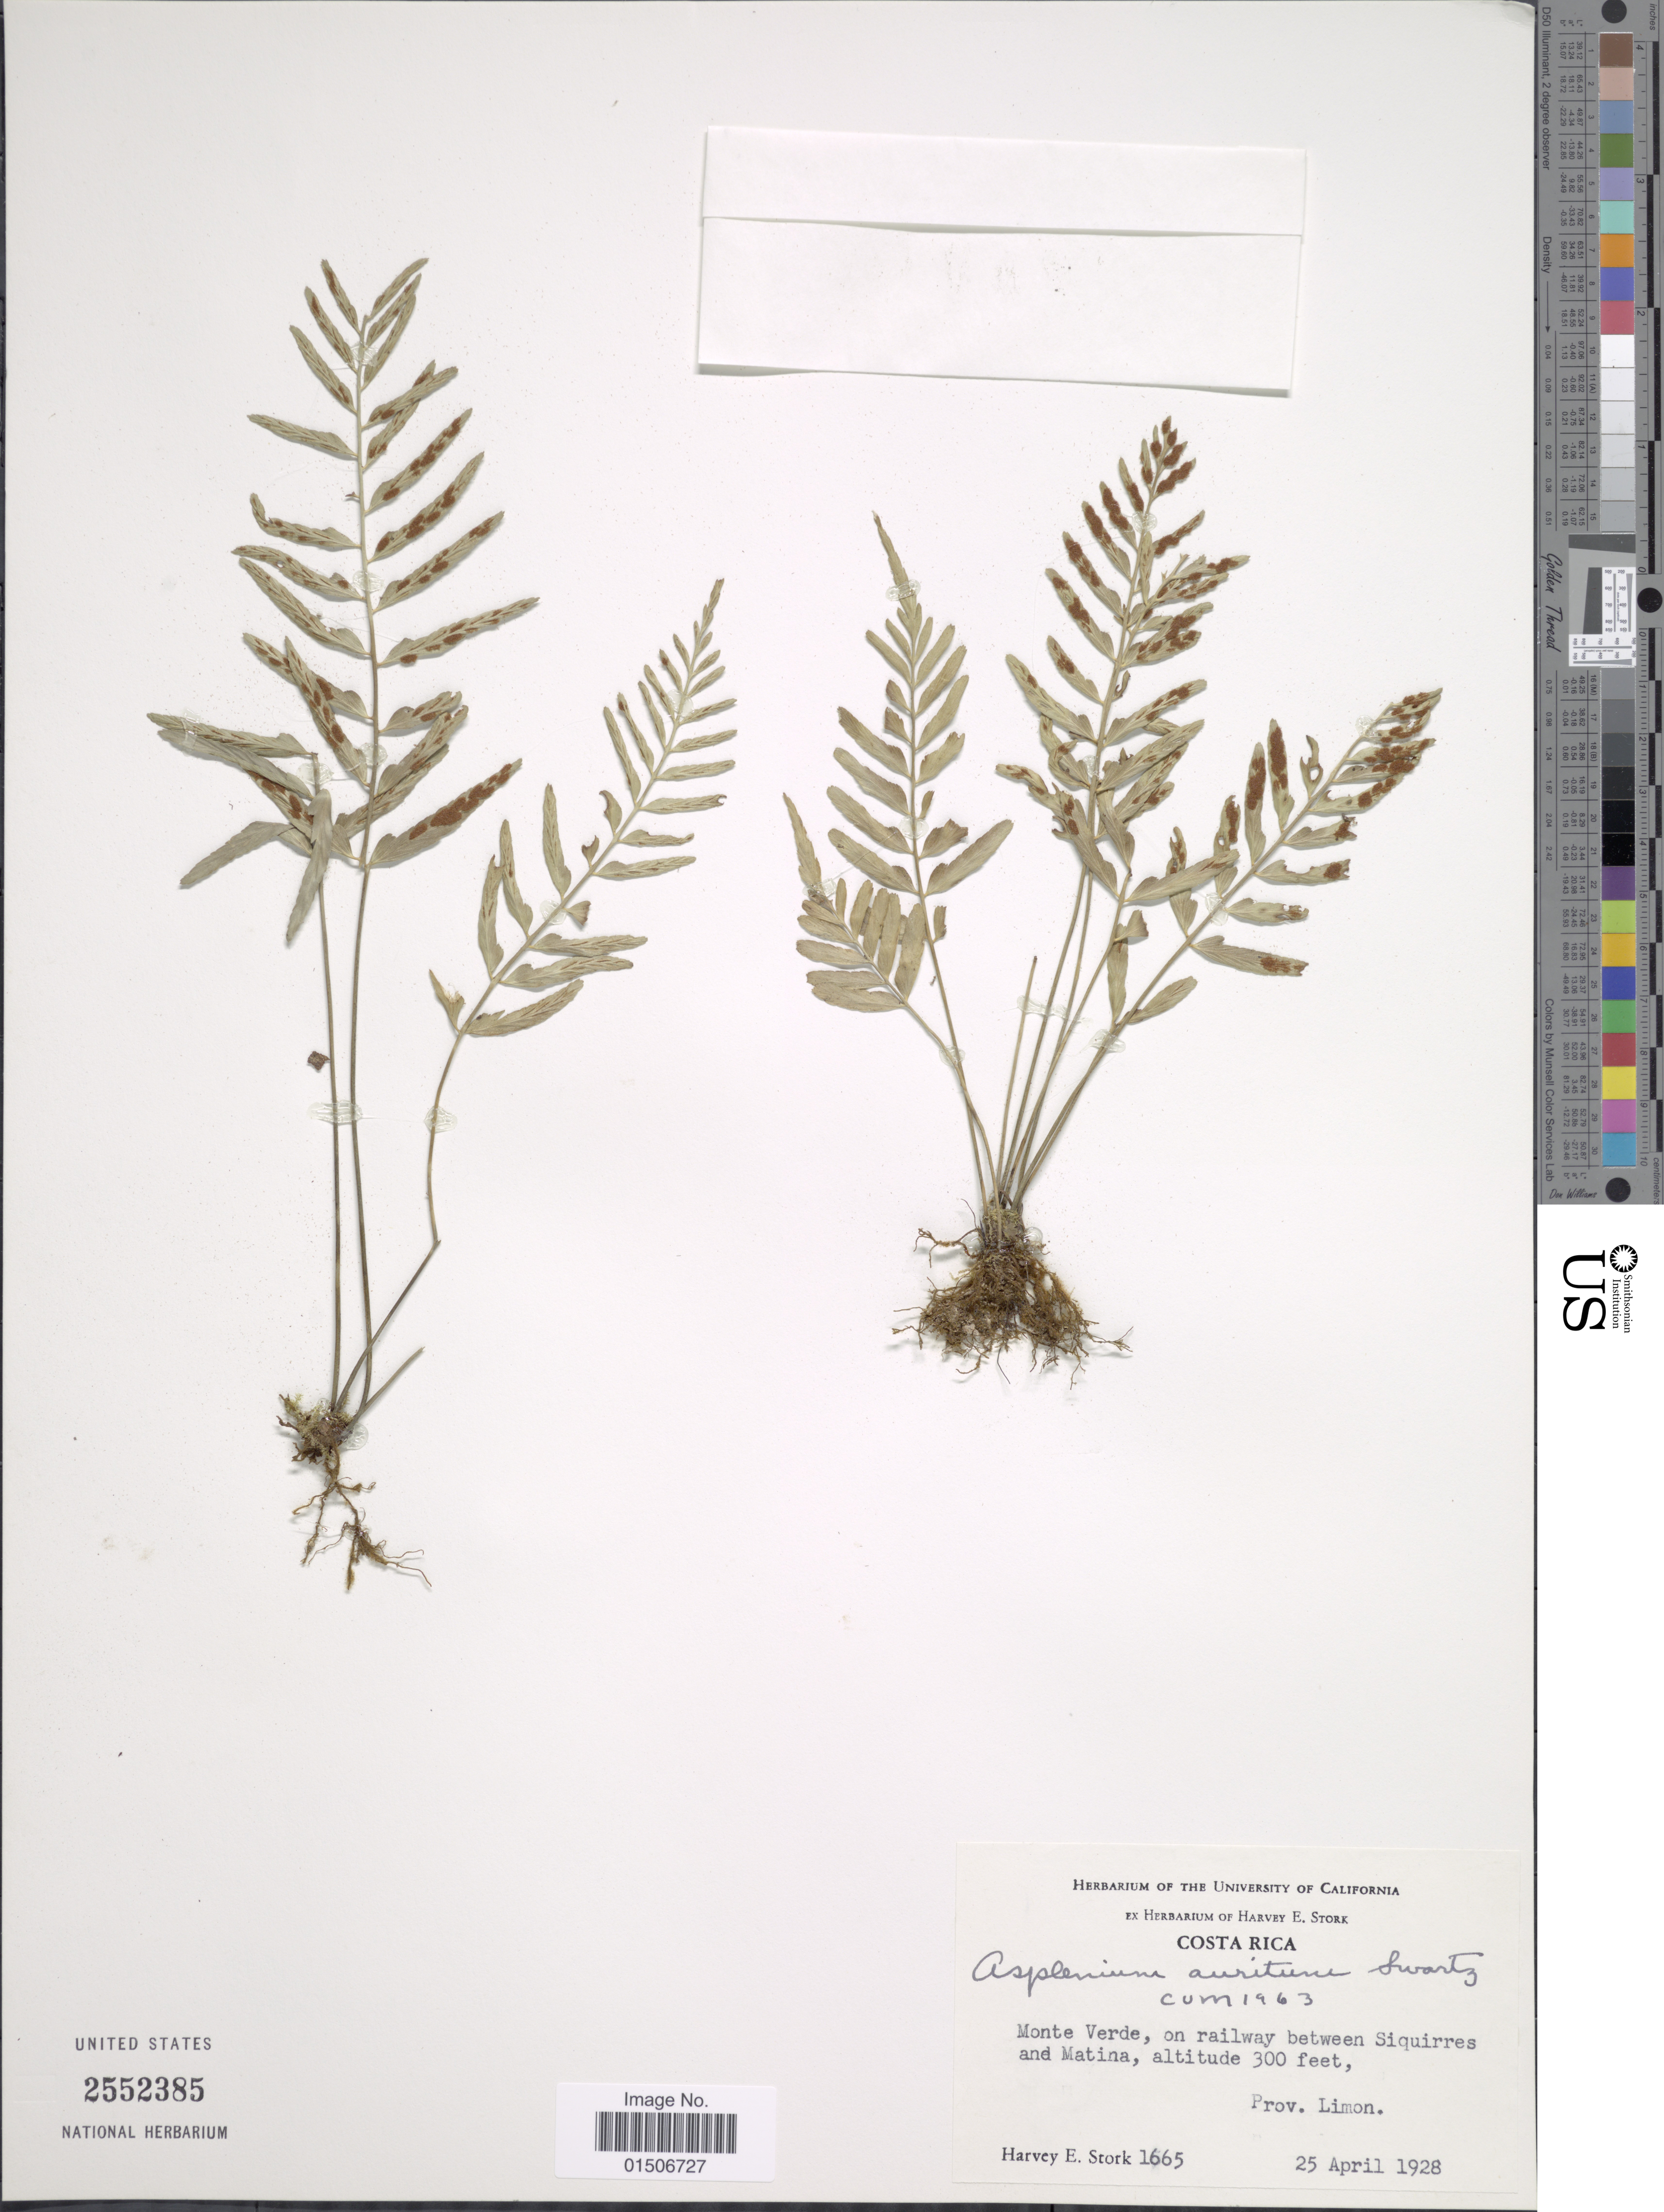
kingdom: Plantae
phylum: Tracheophyta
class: Polypodiopsida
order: Polypodiales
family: Aspleniaceae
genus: Asplenium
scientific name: Asplenium levyi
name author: E. Fourn.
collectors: H. E. Stork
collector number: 1665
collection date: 1928-04-25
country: Costa Rica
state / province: Limón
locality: Monte Verde, on railway between Siquirres and Matina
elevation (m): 91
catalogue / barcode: US 2552385